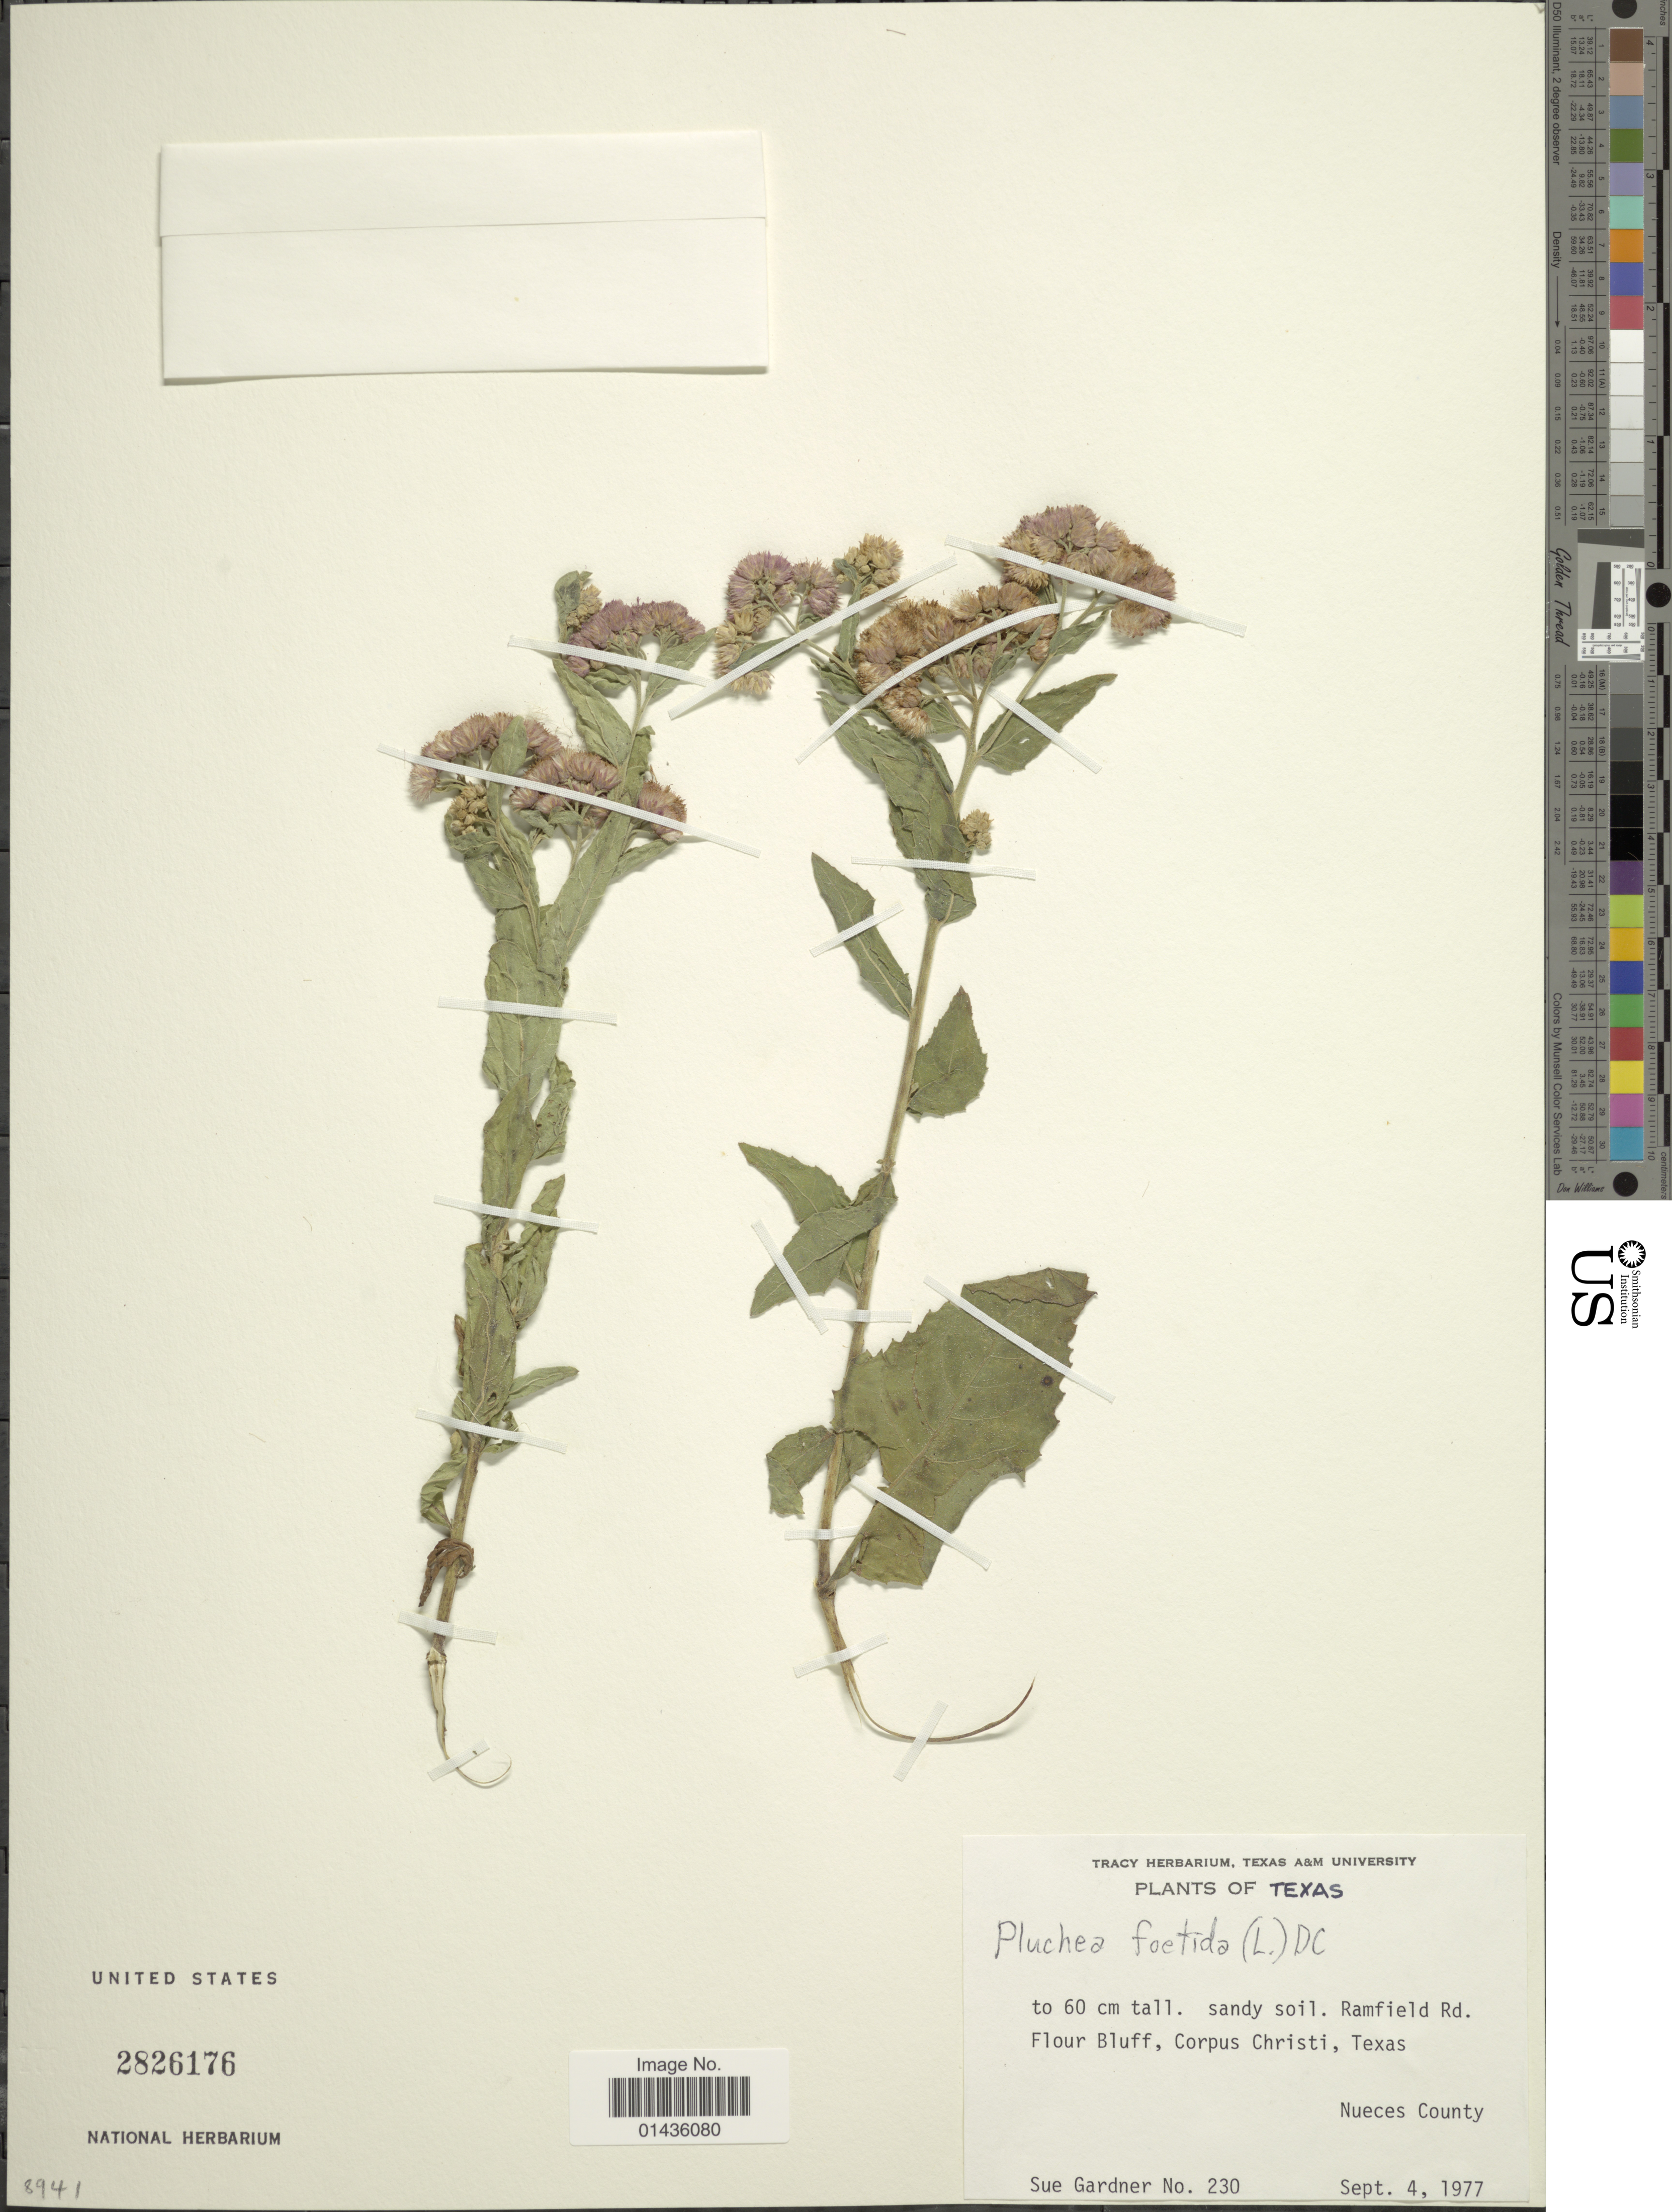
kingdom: Plantae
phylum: Tracheophyta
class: Magnoliopsida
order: Asterales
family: Asteraceae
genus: Pluchea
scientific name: Pluchea foetida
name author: (L.) DC.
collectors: S. Gardner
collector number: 230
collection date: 1977-09-04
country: United States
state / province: Texas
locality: Ramfield Rd., Flour Bluff, Corpus Christi, Nueces County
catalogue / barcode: US 2826176